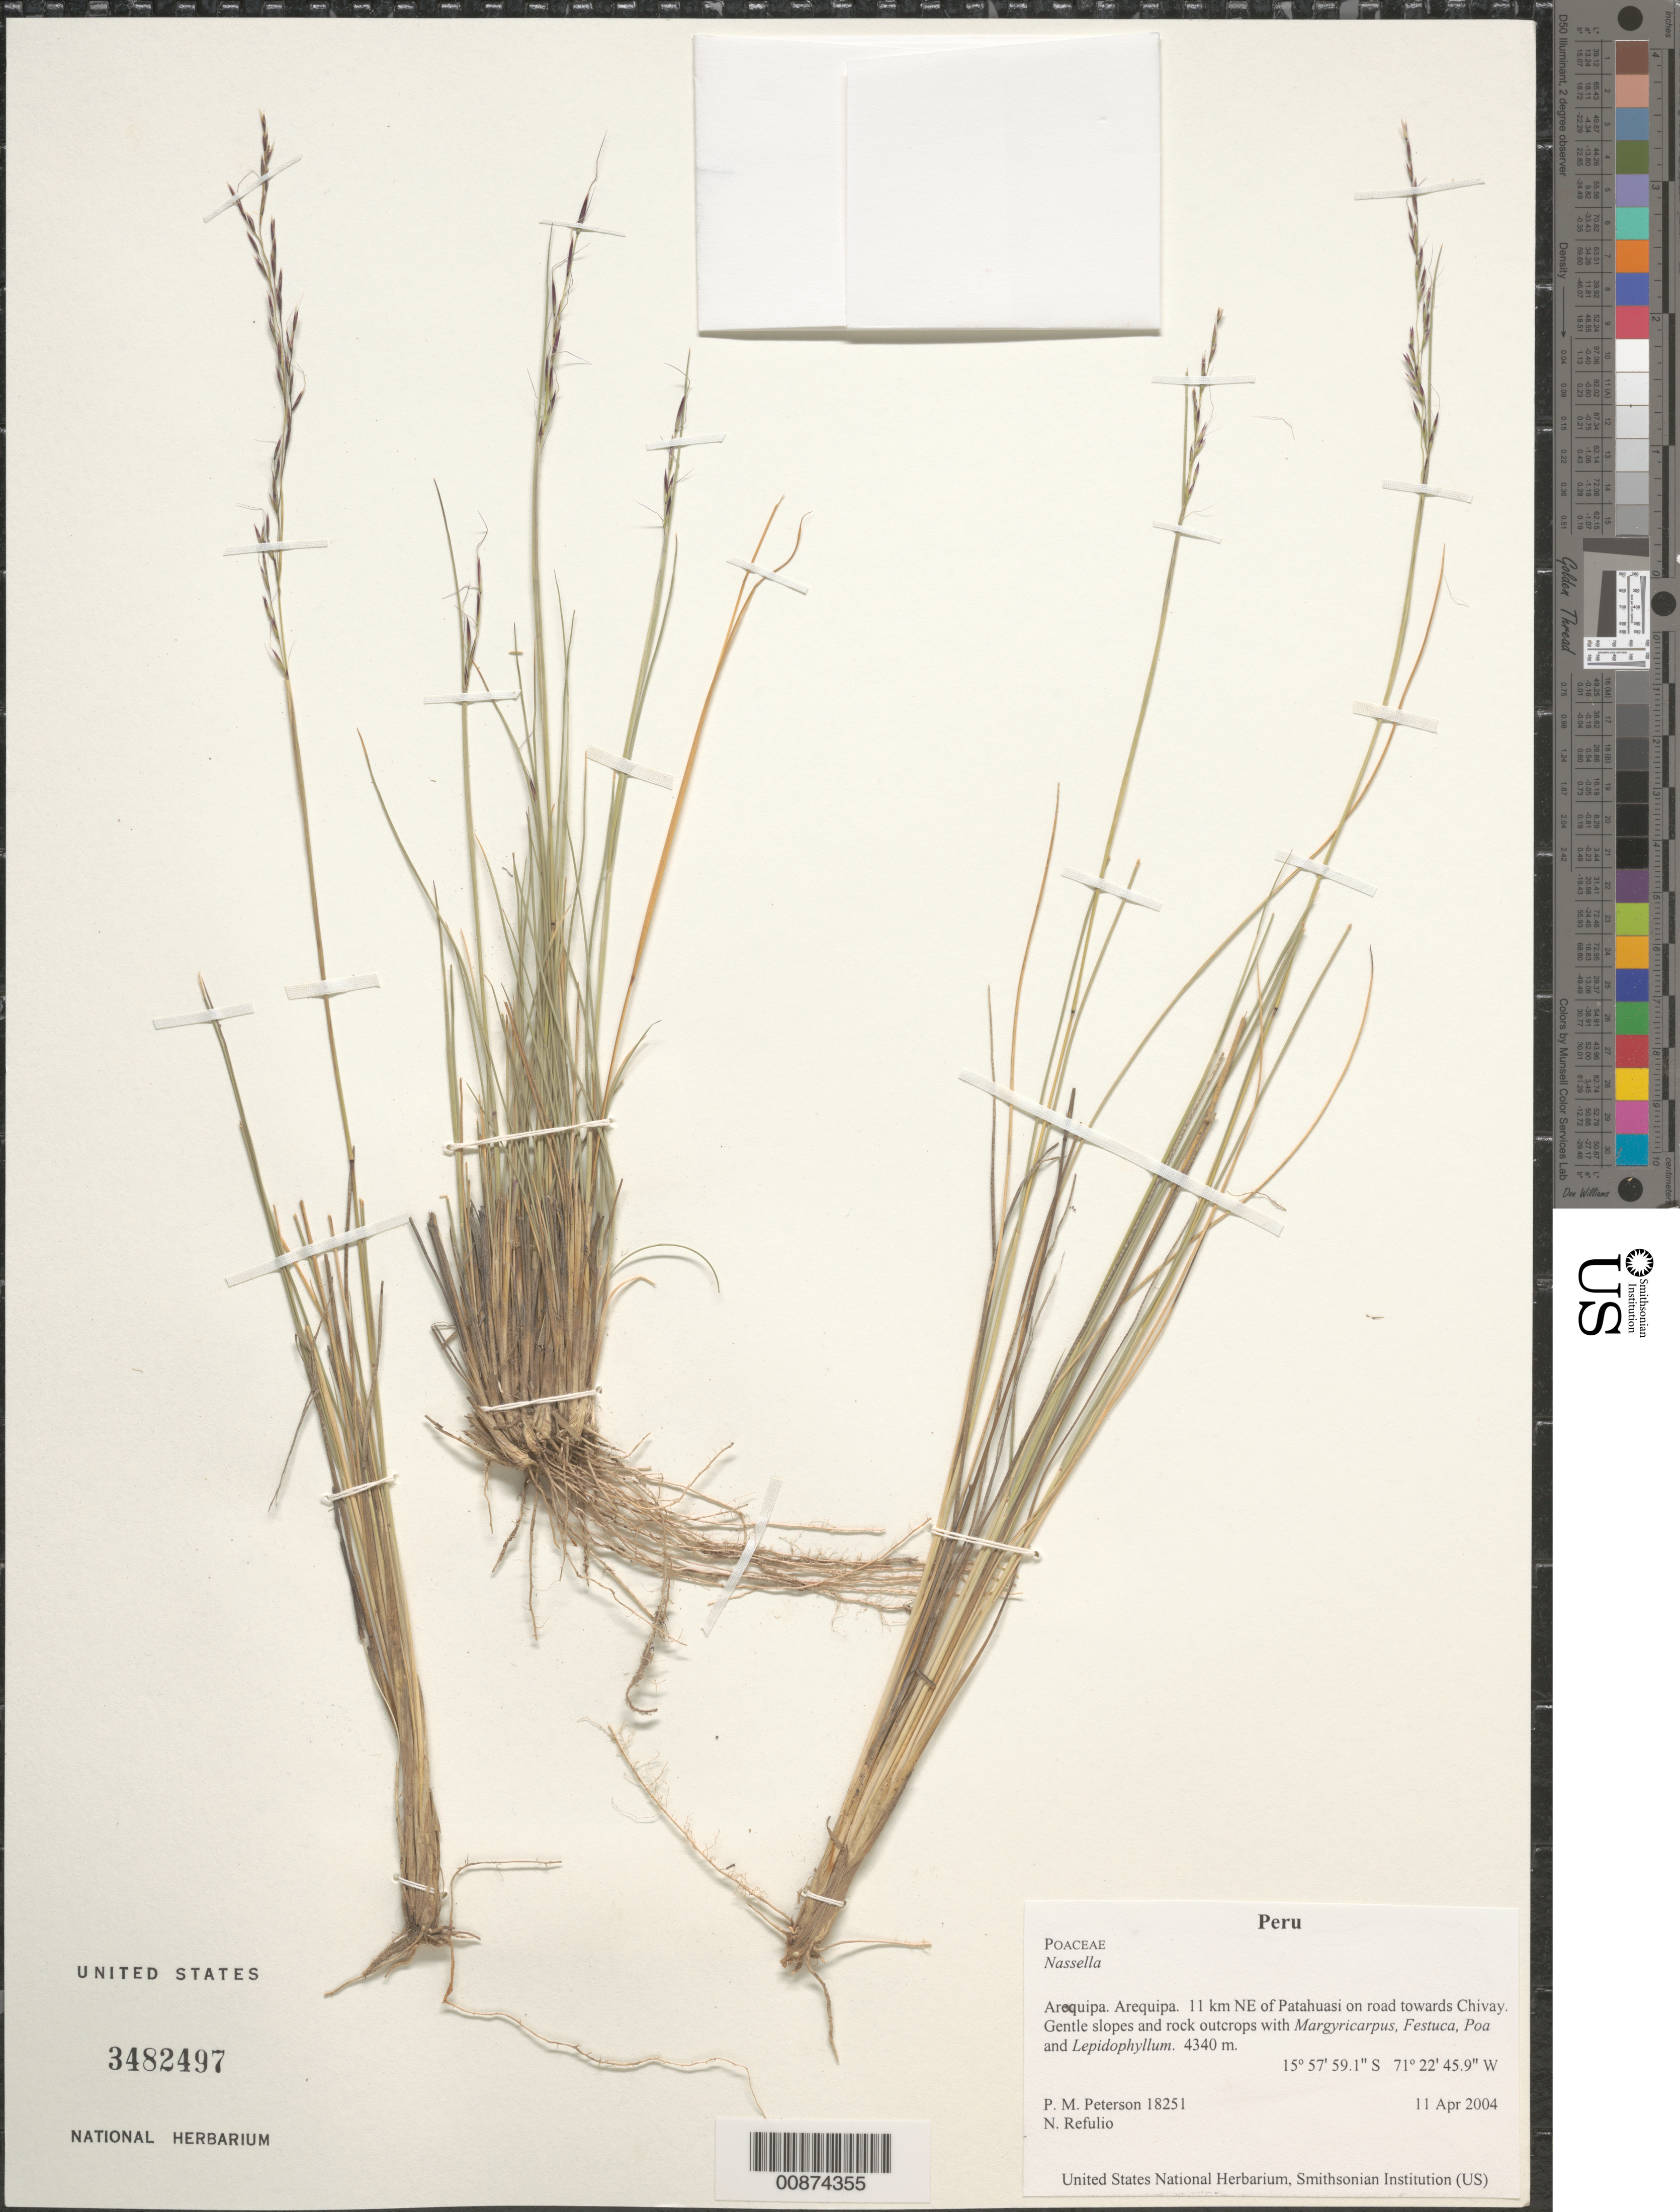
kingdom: Plantae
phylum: Tracheophyta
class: Liliopsida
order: Poales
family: Poaceae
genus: Nassella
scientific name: Nassella sp.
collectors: P. M. Peterson & N. Refulio-Rodríguez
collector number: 18251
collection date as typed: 11 Apr 2004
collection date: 2004-04-11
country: Peru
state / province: Arequipa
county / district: Arequipa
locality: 11 km NE of Patahuasi on road towards Chivay. Gentle slopes and rock outcrops with Margyricarpus, Festuca, Poa and Lepidophyllum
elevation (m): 4340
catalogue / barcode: US 3482497